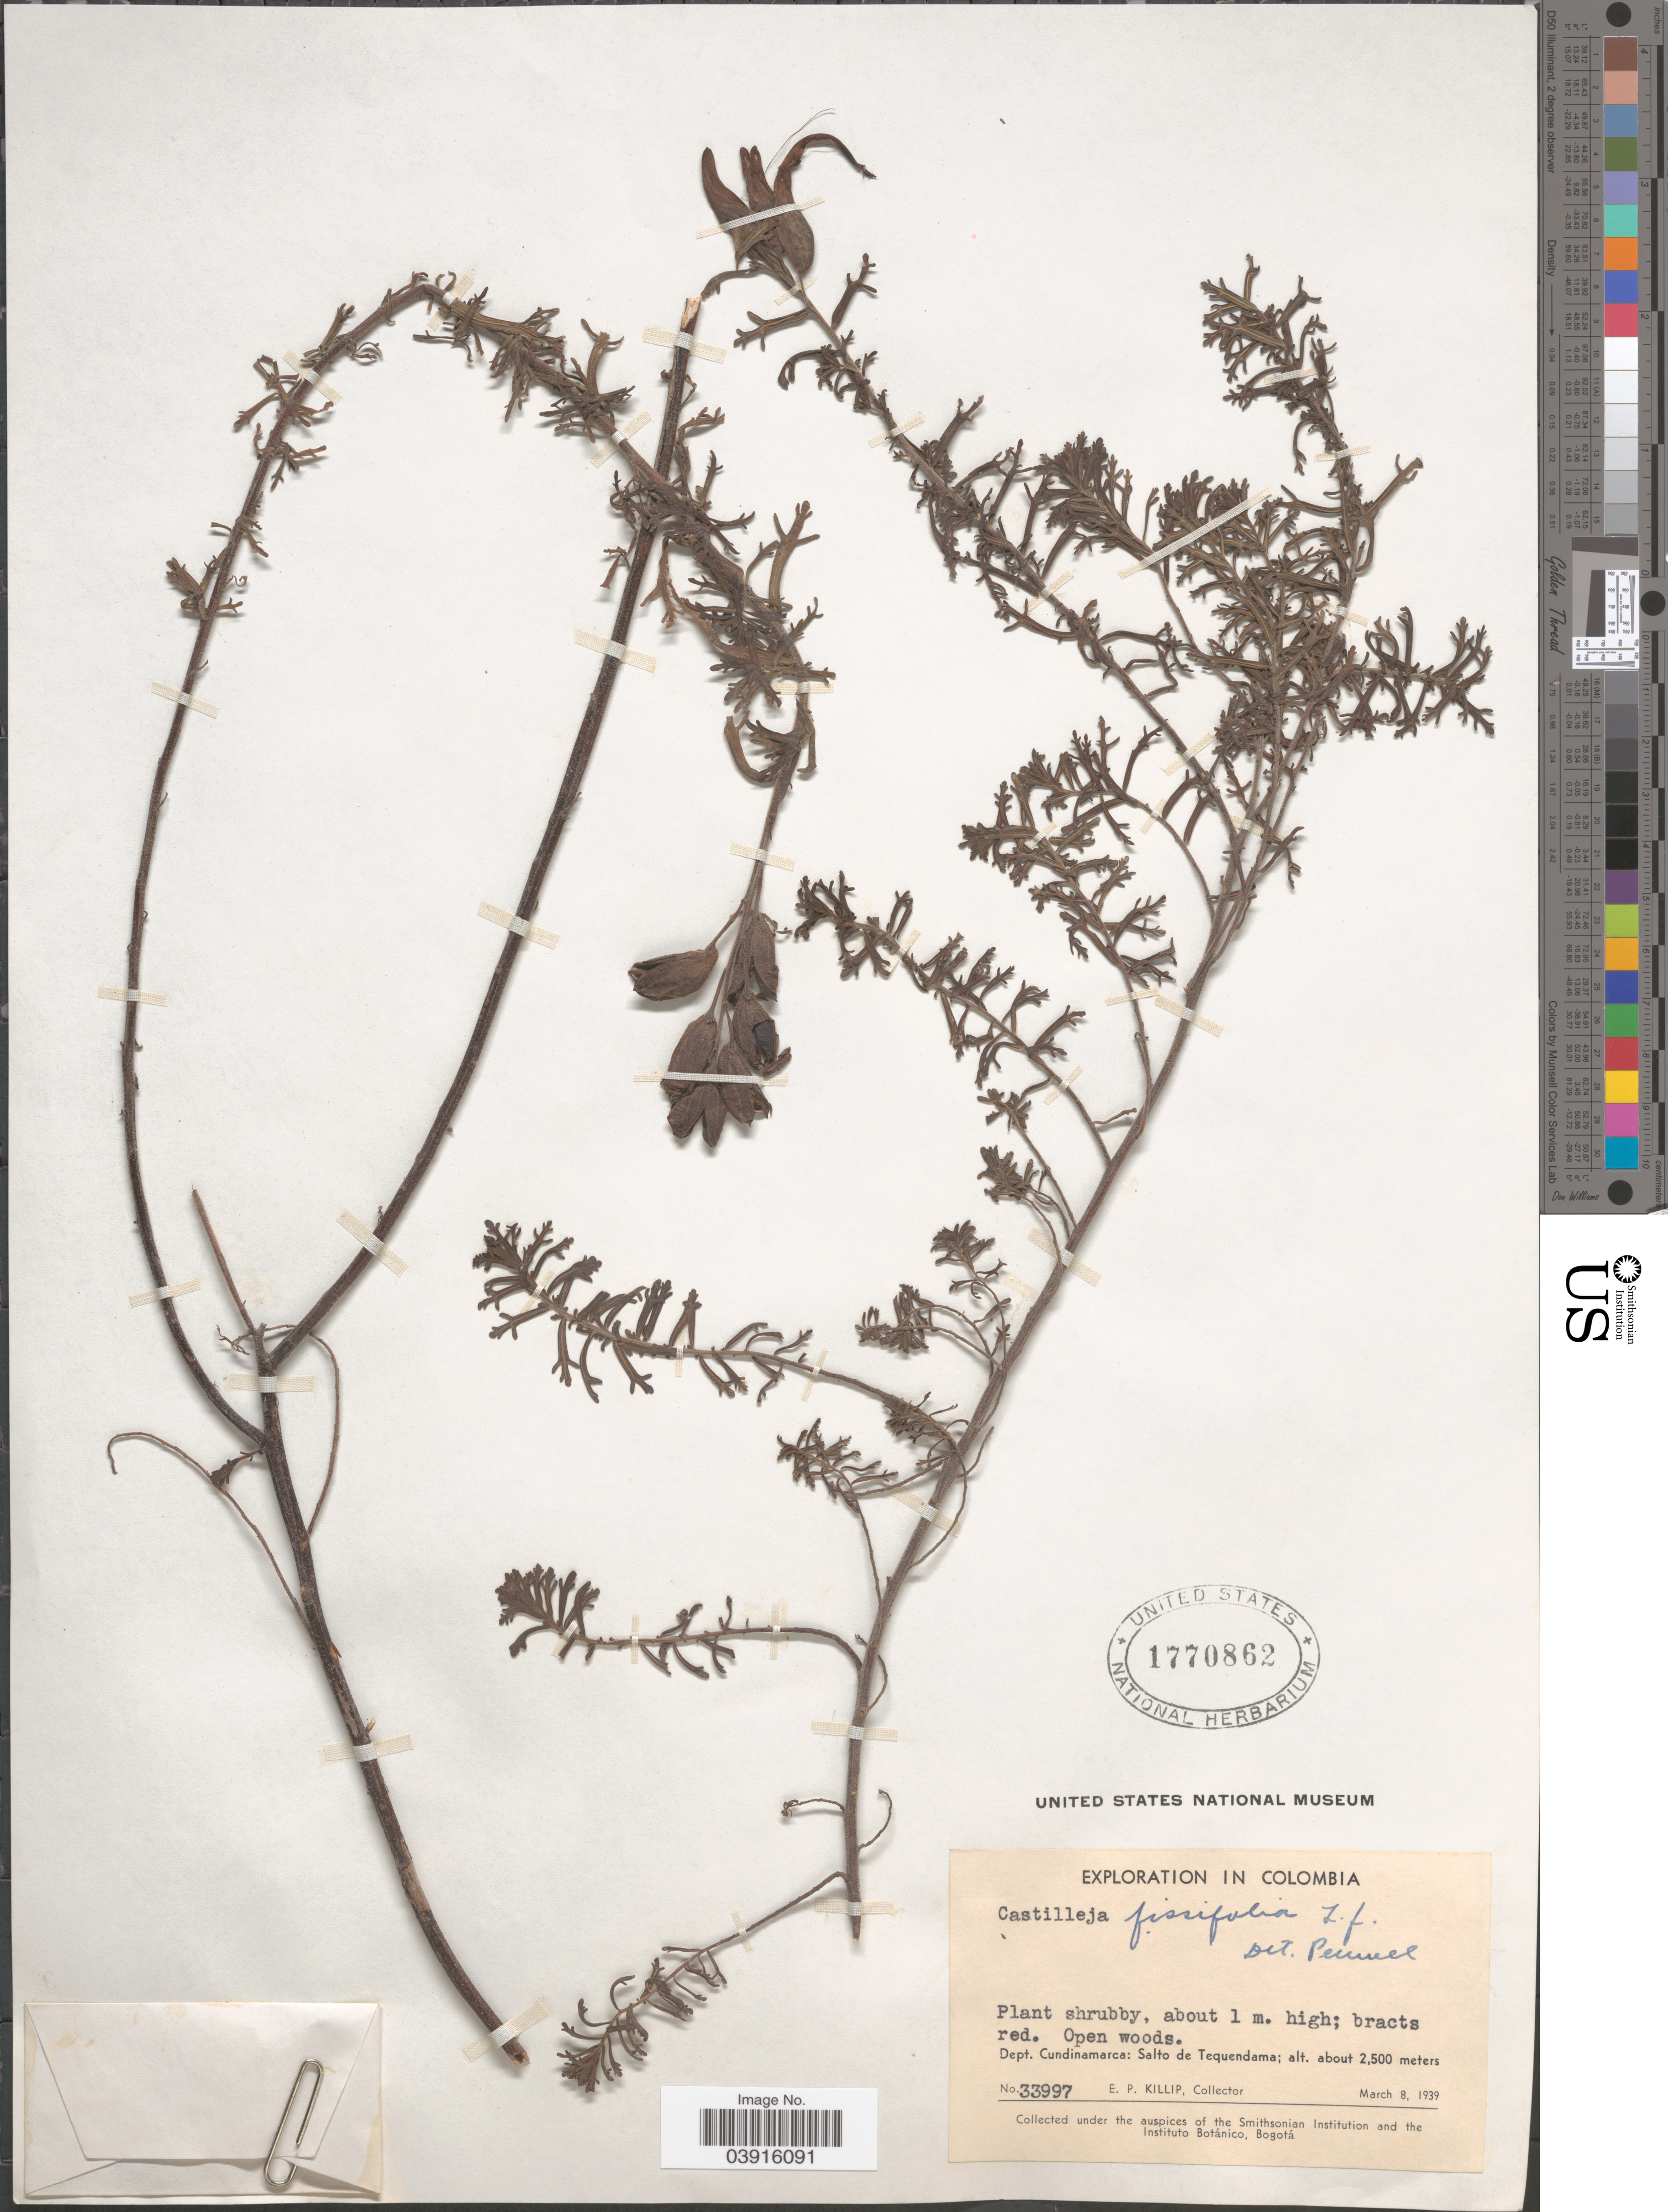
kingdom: Plantae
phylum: Tracheophyta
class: Magnoliopsida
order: Lamiales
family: Orobanchaceae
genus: Castilleja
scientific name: Castilleja fissifolia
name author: L. f.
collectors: E. P. Killip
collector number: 33997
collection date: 1939-03-08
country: Colombia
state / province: Cundinamarca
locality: Dept. Cundinamarca: Salto de Tequendama.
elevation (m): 2500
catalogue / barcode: US 1770862